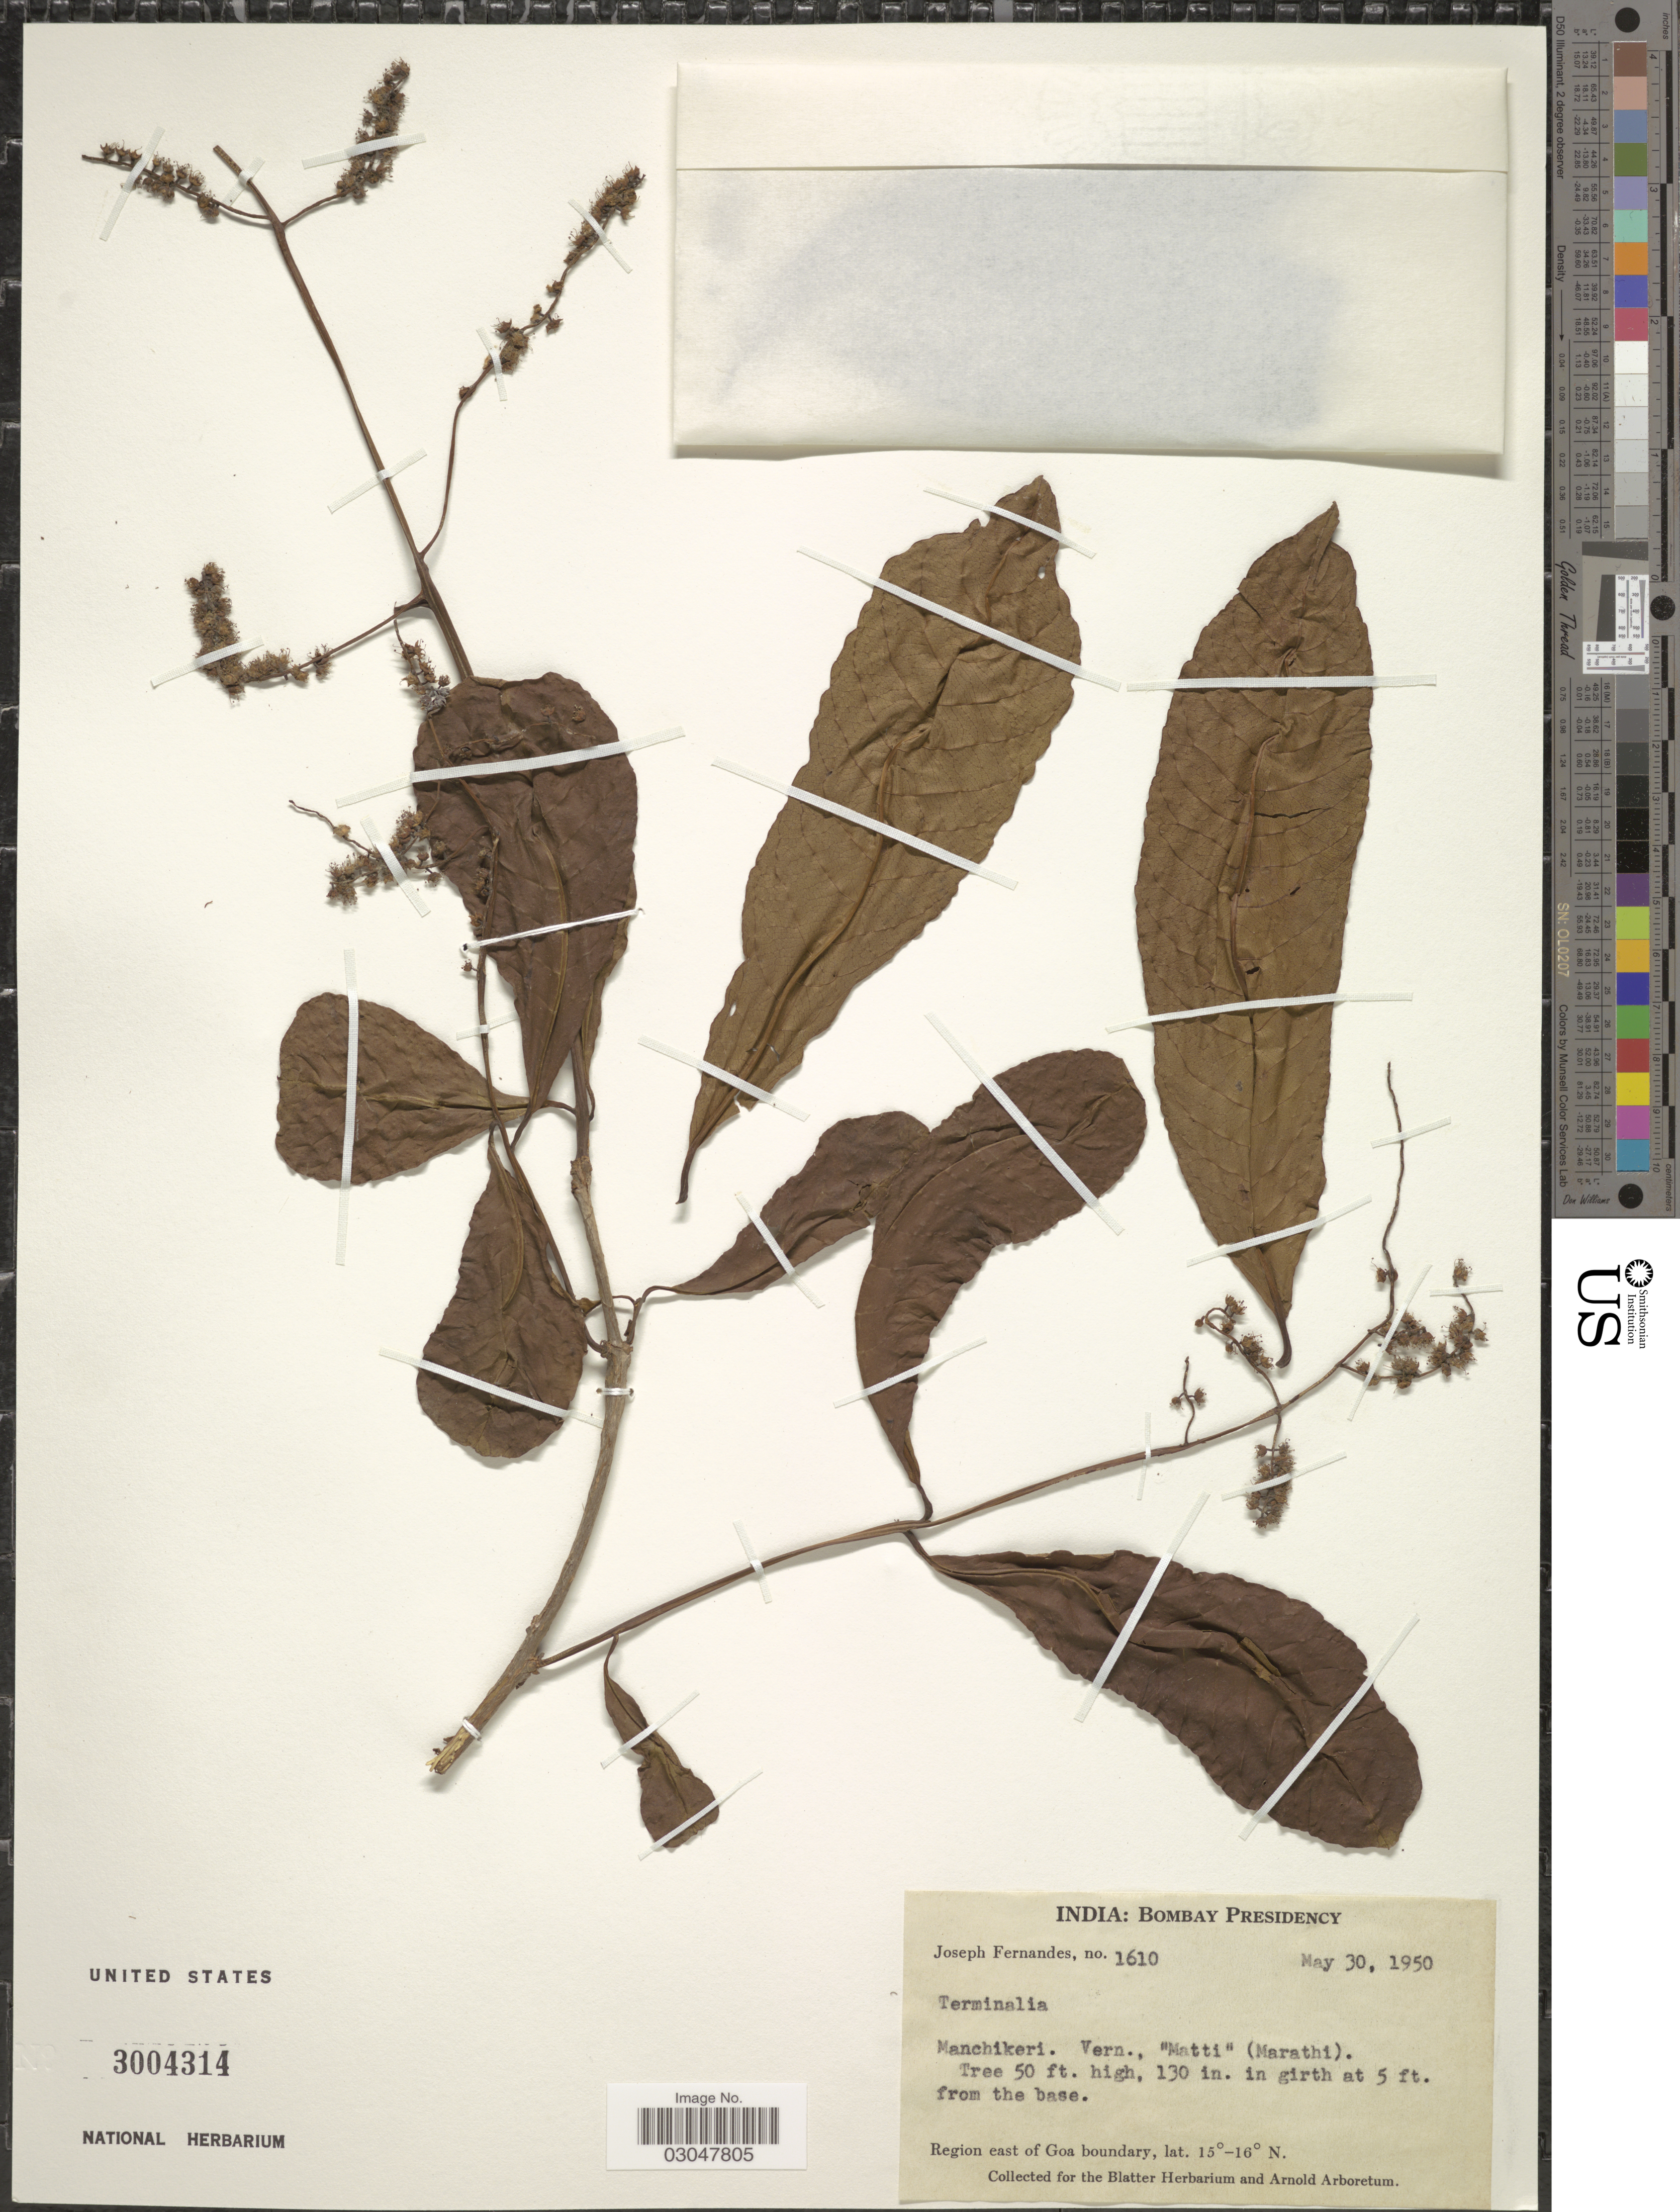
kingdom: Plantae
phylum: Tracheophyta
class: Magnoliopsida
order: Myrtales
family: Combretaceae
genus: Terminalia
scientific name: Terminalia sp.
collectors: J. Fernandes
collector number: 1610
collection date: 1950-05-30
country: India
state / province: Karnataka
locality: Bombay Presidency. Manchikeri. Region east of Goa boundary.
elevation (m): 2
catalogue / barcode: US 3004314